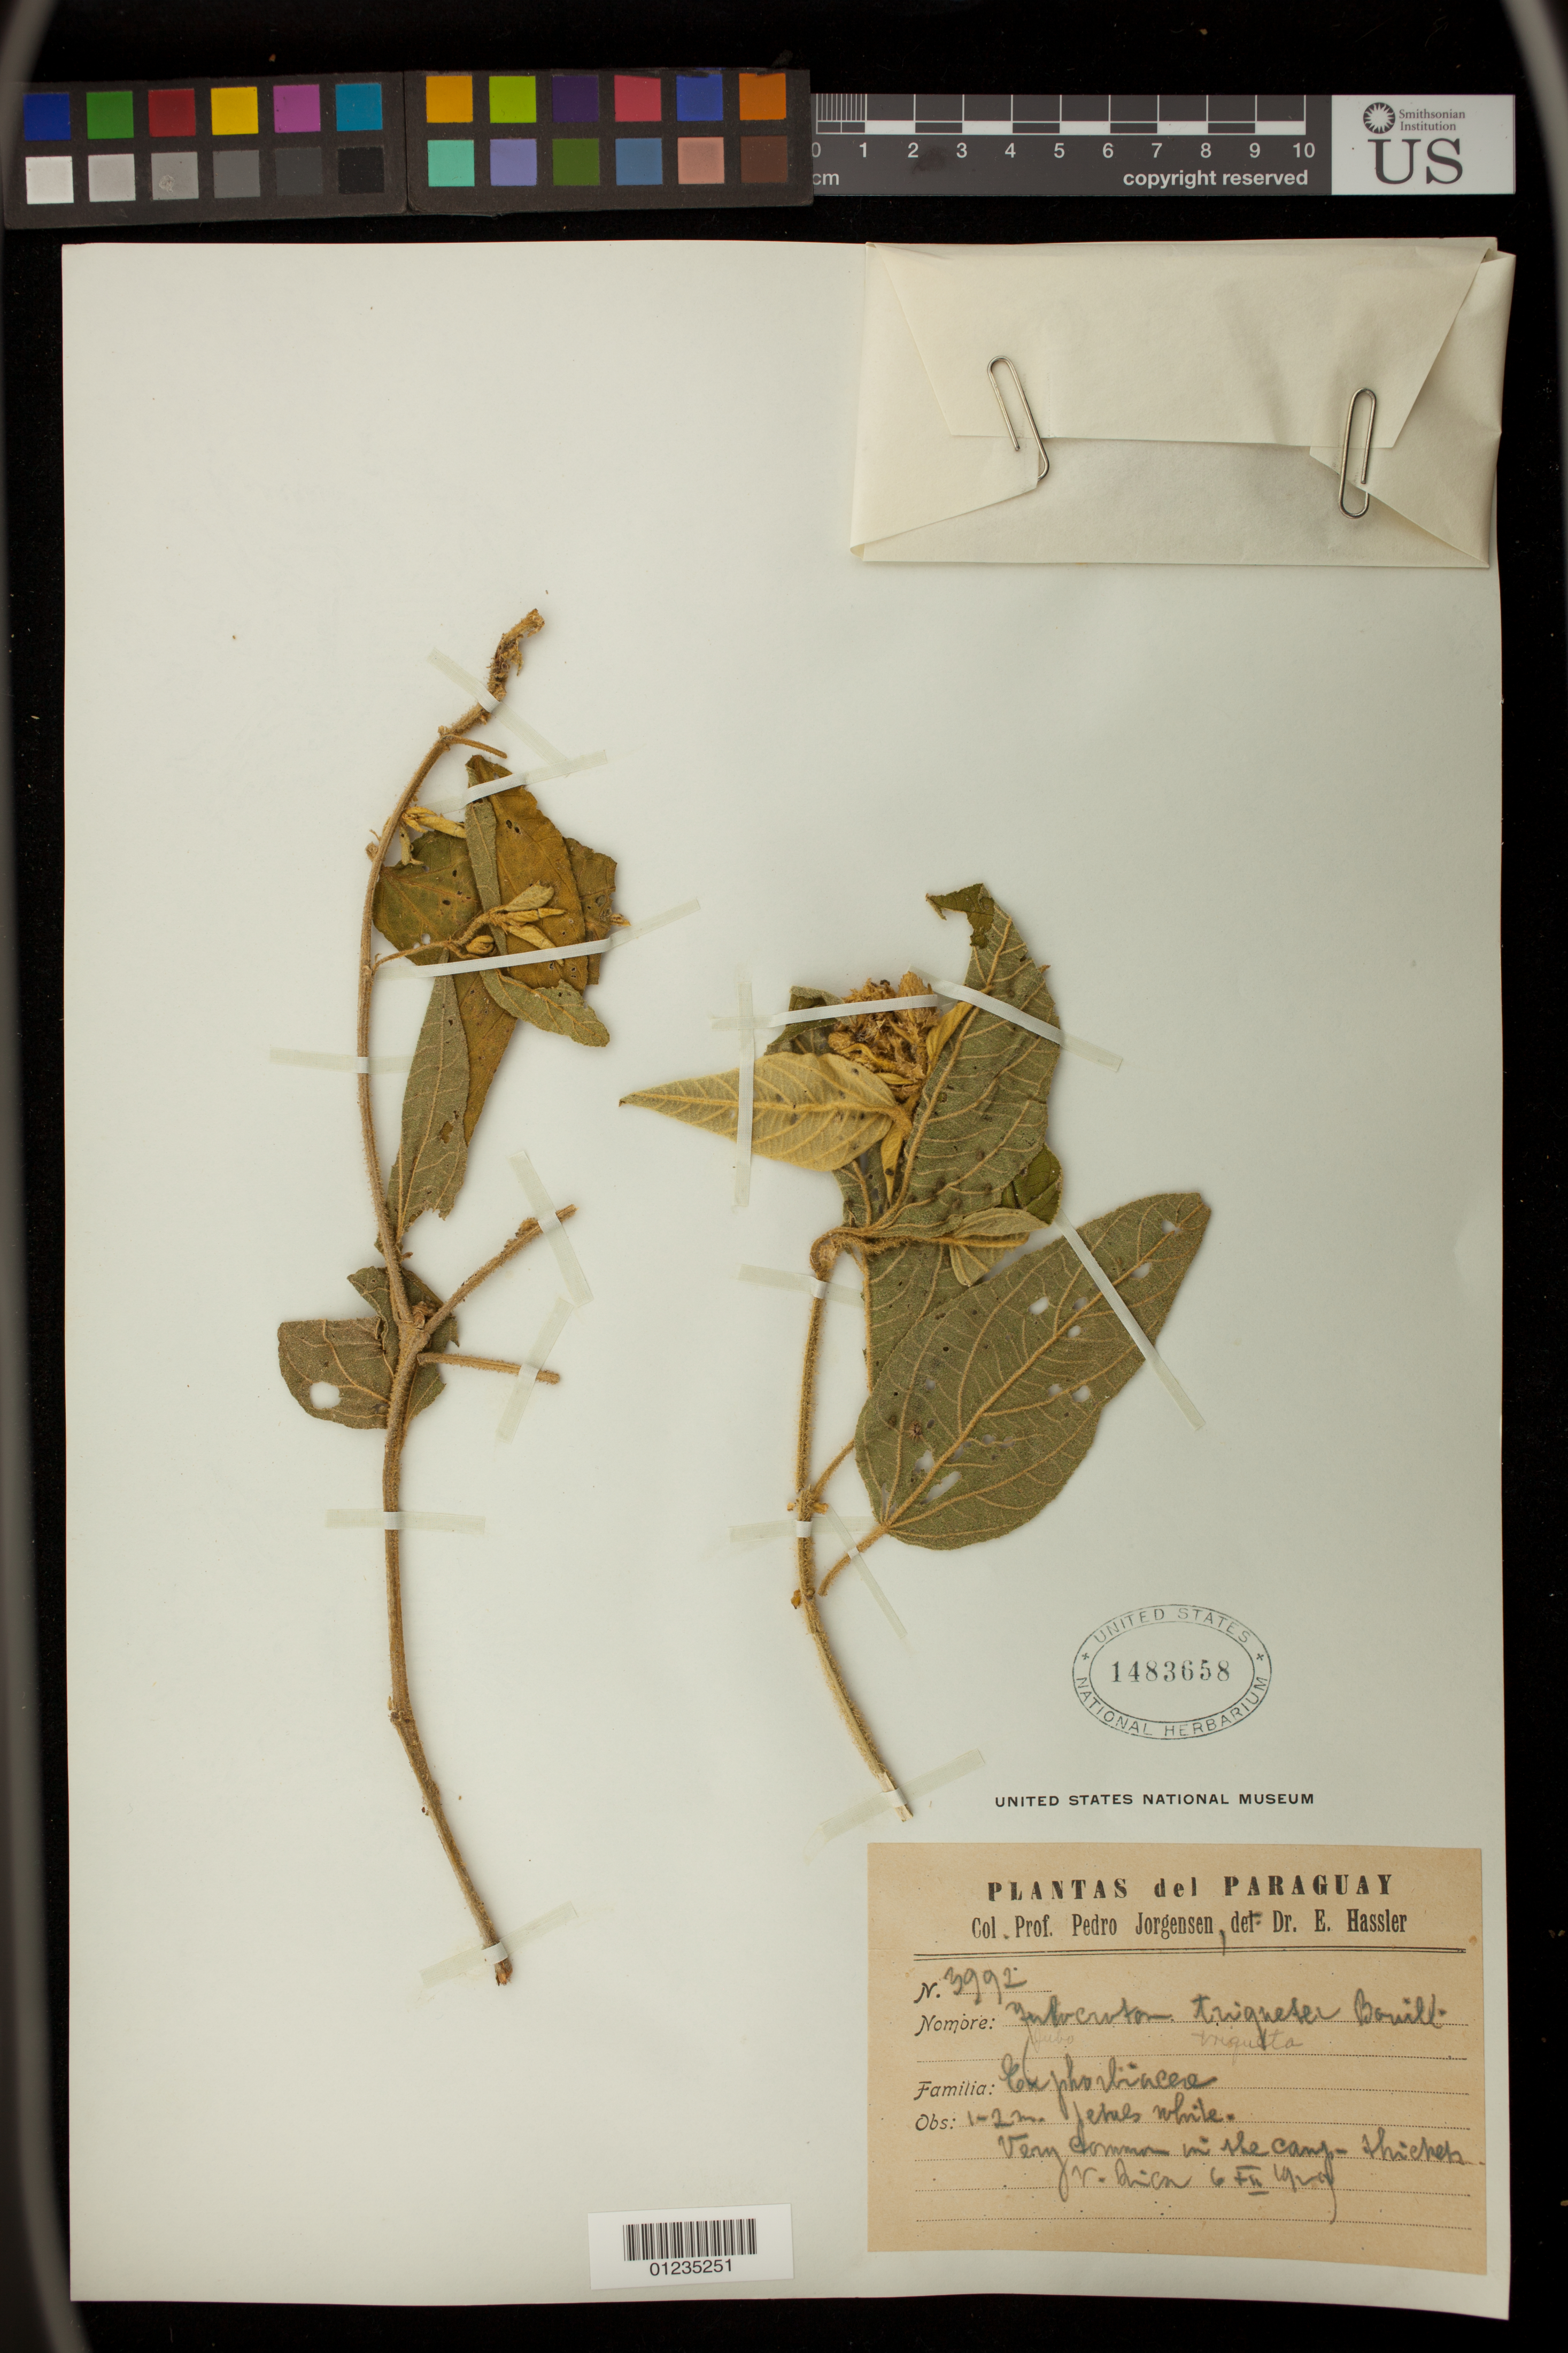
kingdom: Plantae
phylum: Tracheophyta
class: Magnoliopsida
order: Malpighiales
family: Euphorbiaceae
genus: Julocroton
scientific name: Julocroton triqueter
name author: (Lam.) Didr.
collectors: P. M. Jørgensen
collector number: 3992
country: Paraguay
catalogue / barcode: US 1483658